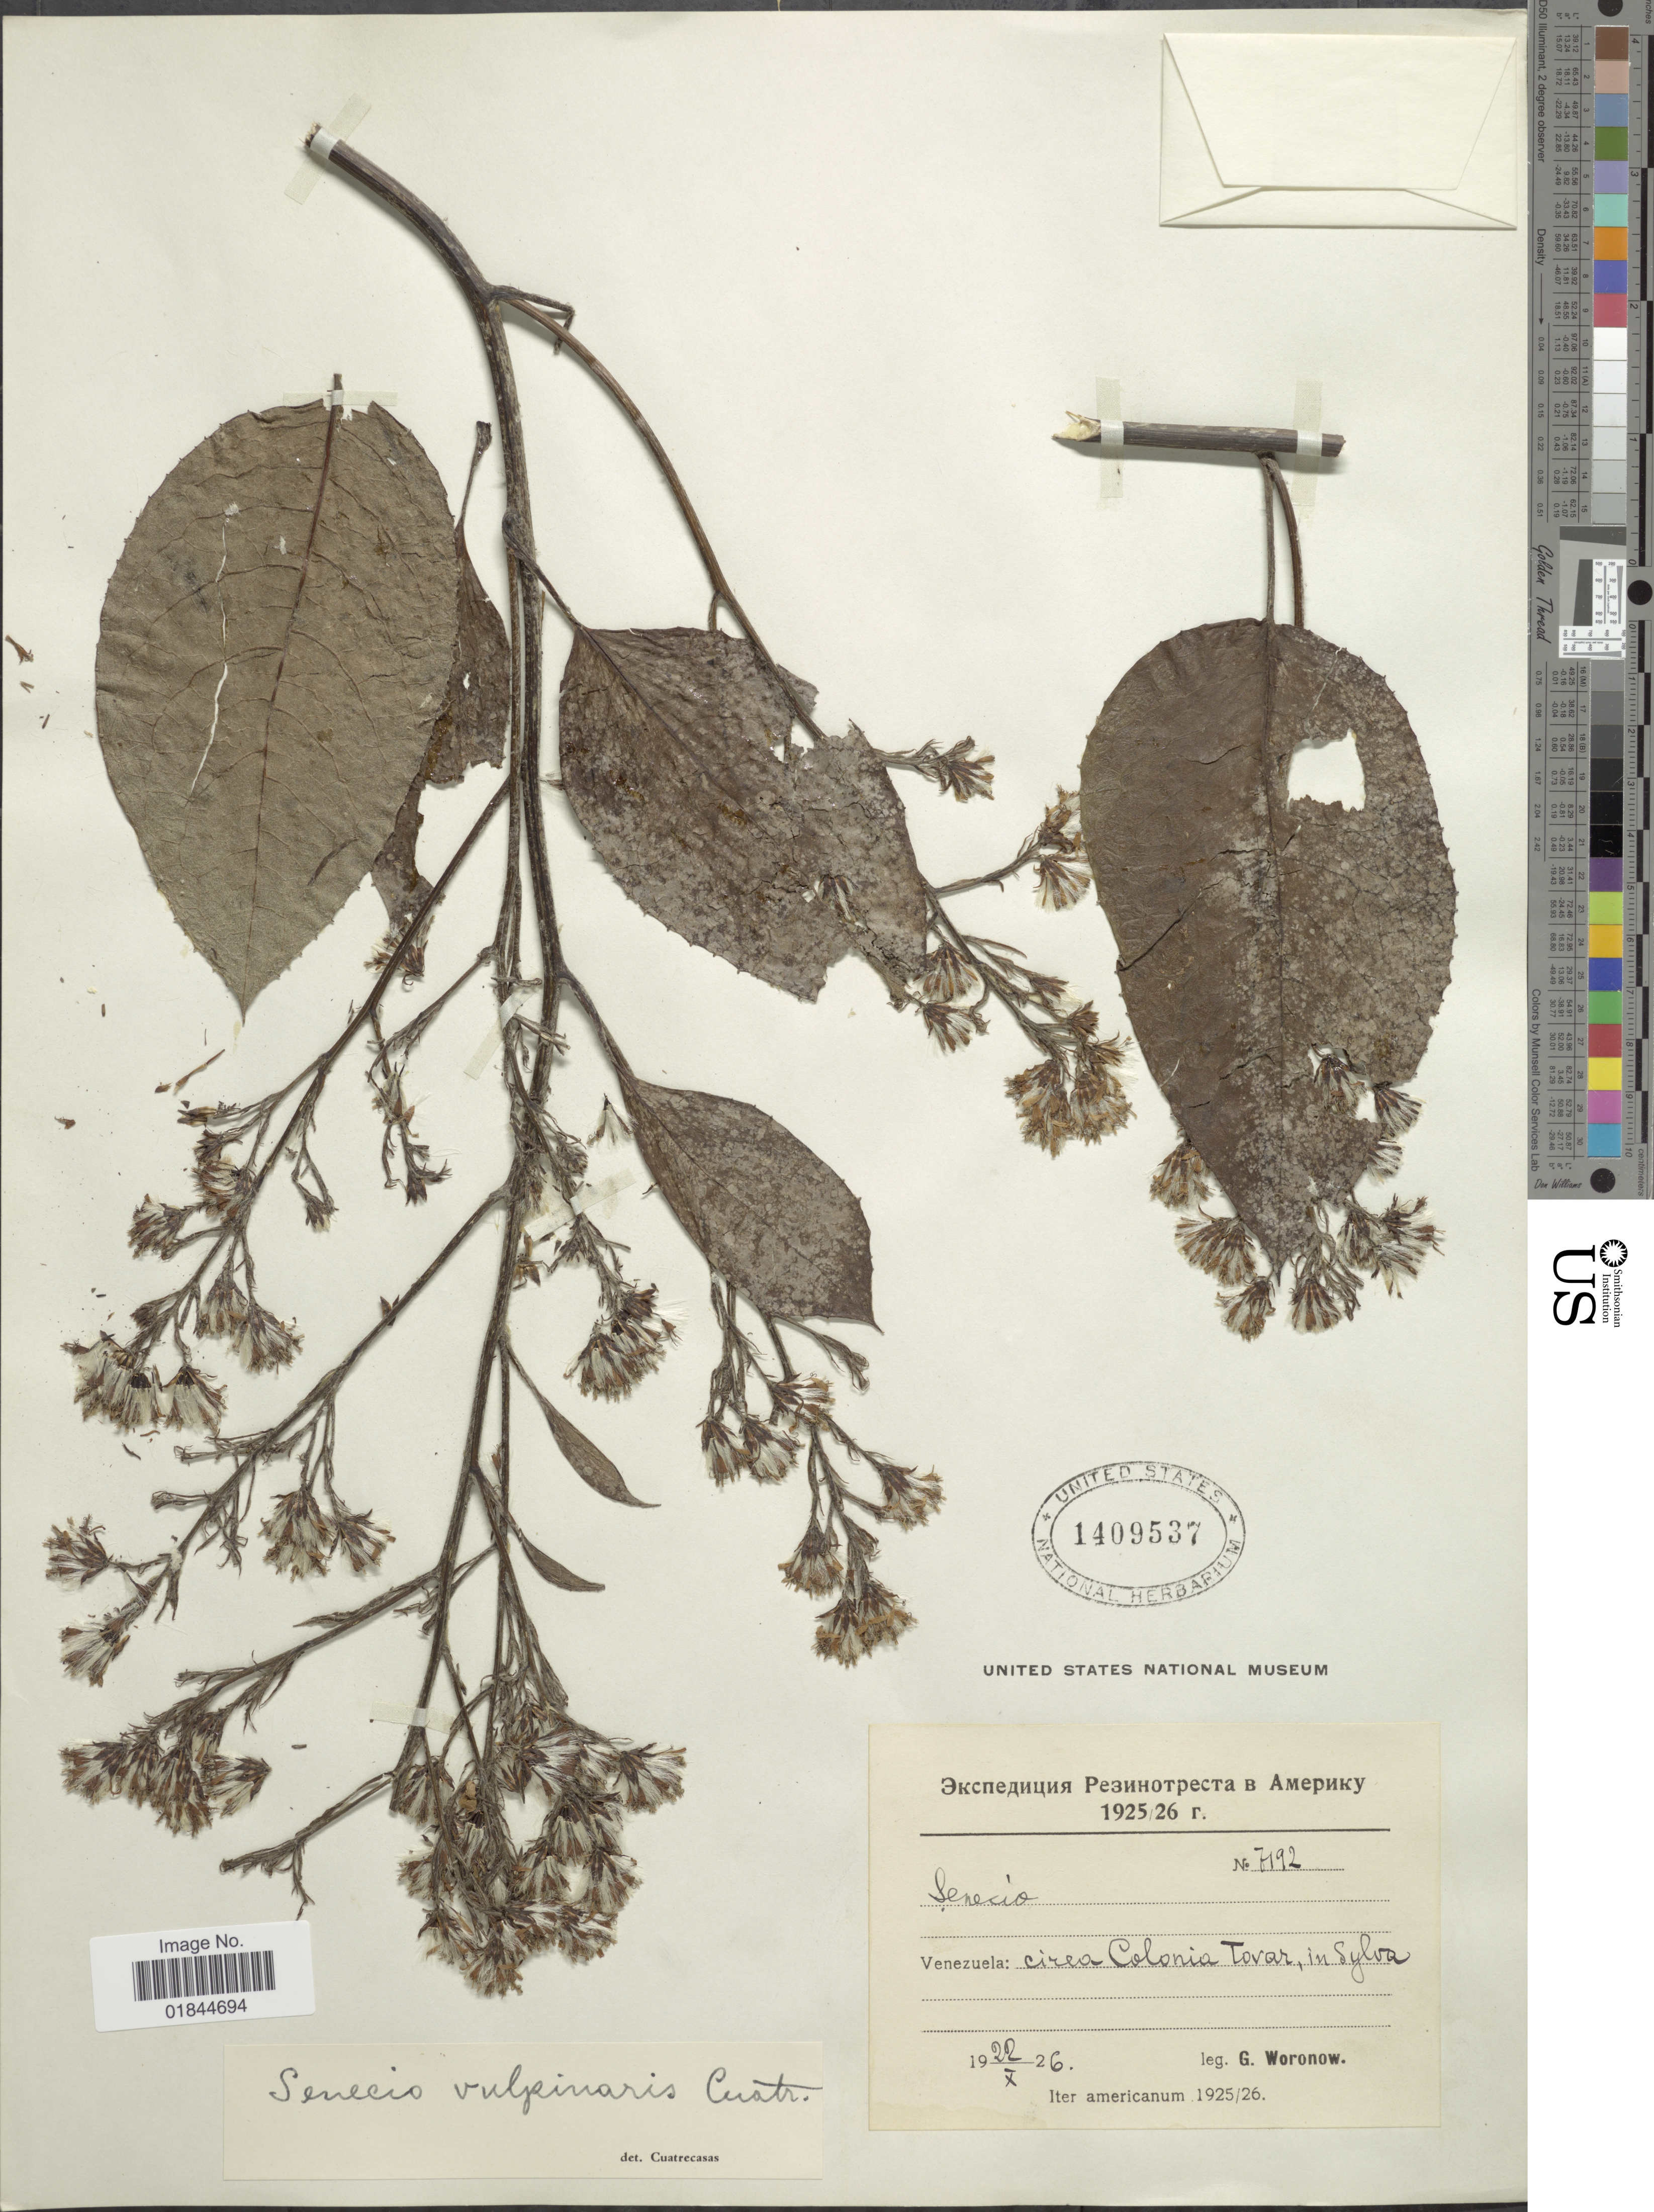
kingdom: Plantae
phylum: Tracheophyta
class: Magnoliopsida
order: Asterales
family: Asteraceae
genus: Pentacalia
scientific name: Pentacalia vulpinaris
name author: (Cuatrec.) Cuatrec.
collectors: G. Woronow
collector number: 7192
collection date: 1926-10-22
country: Venezuela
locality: Cirea Colonia Tovar, in Sylva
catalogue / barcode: US 1409537